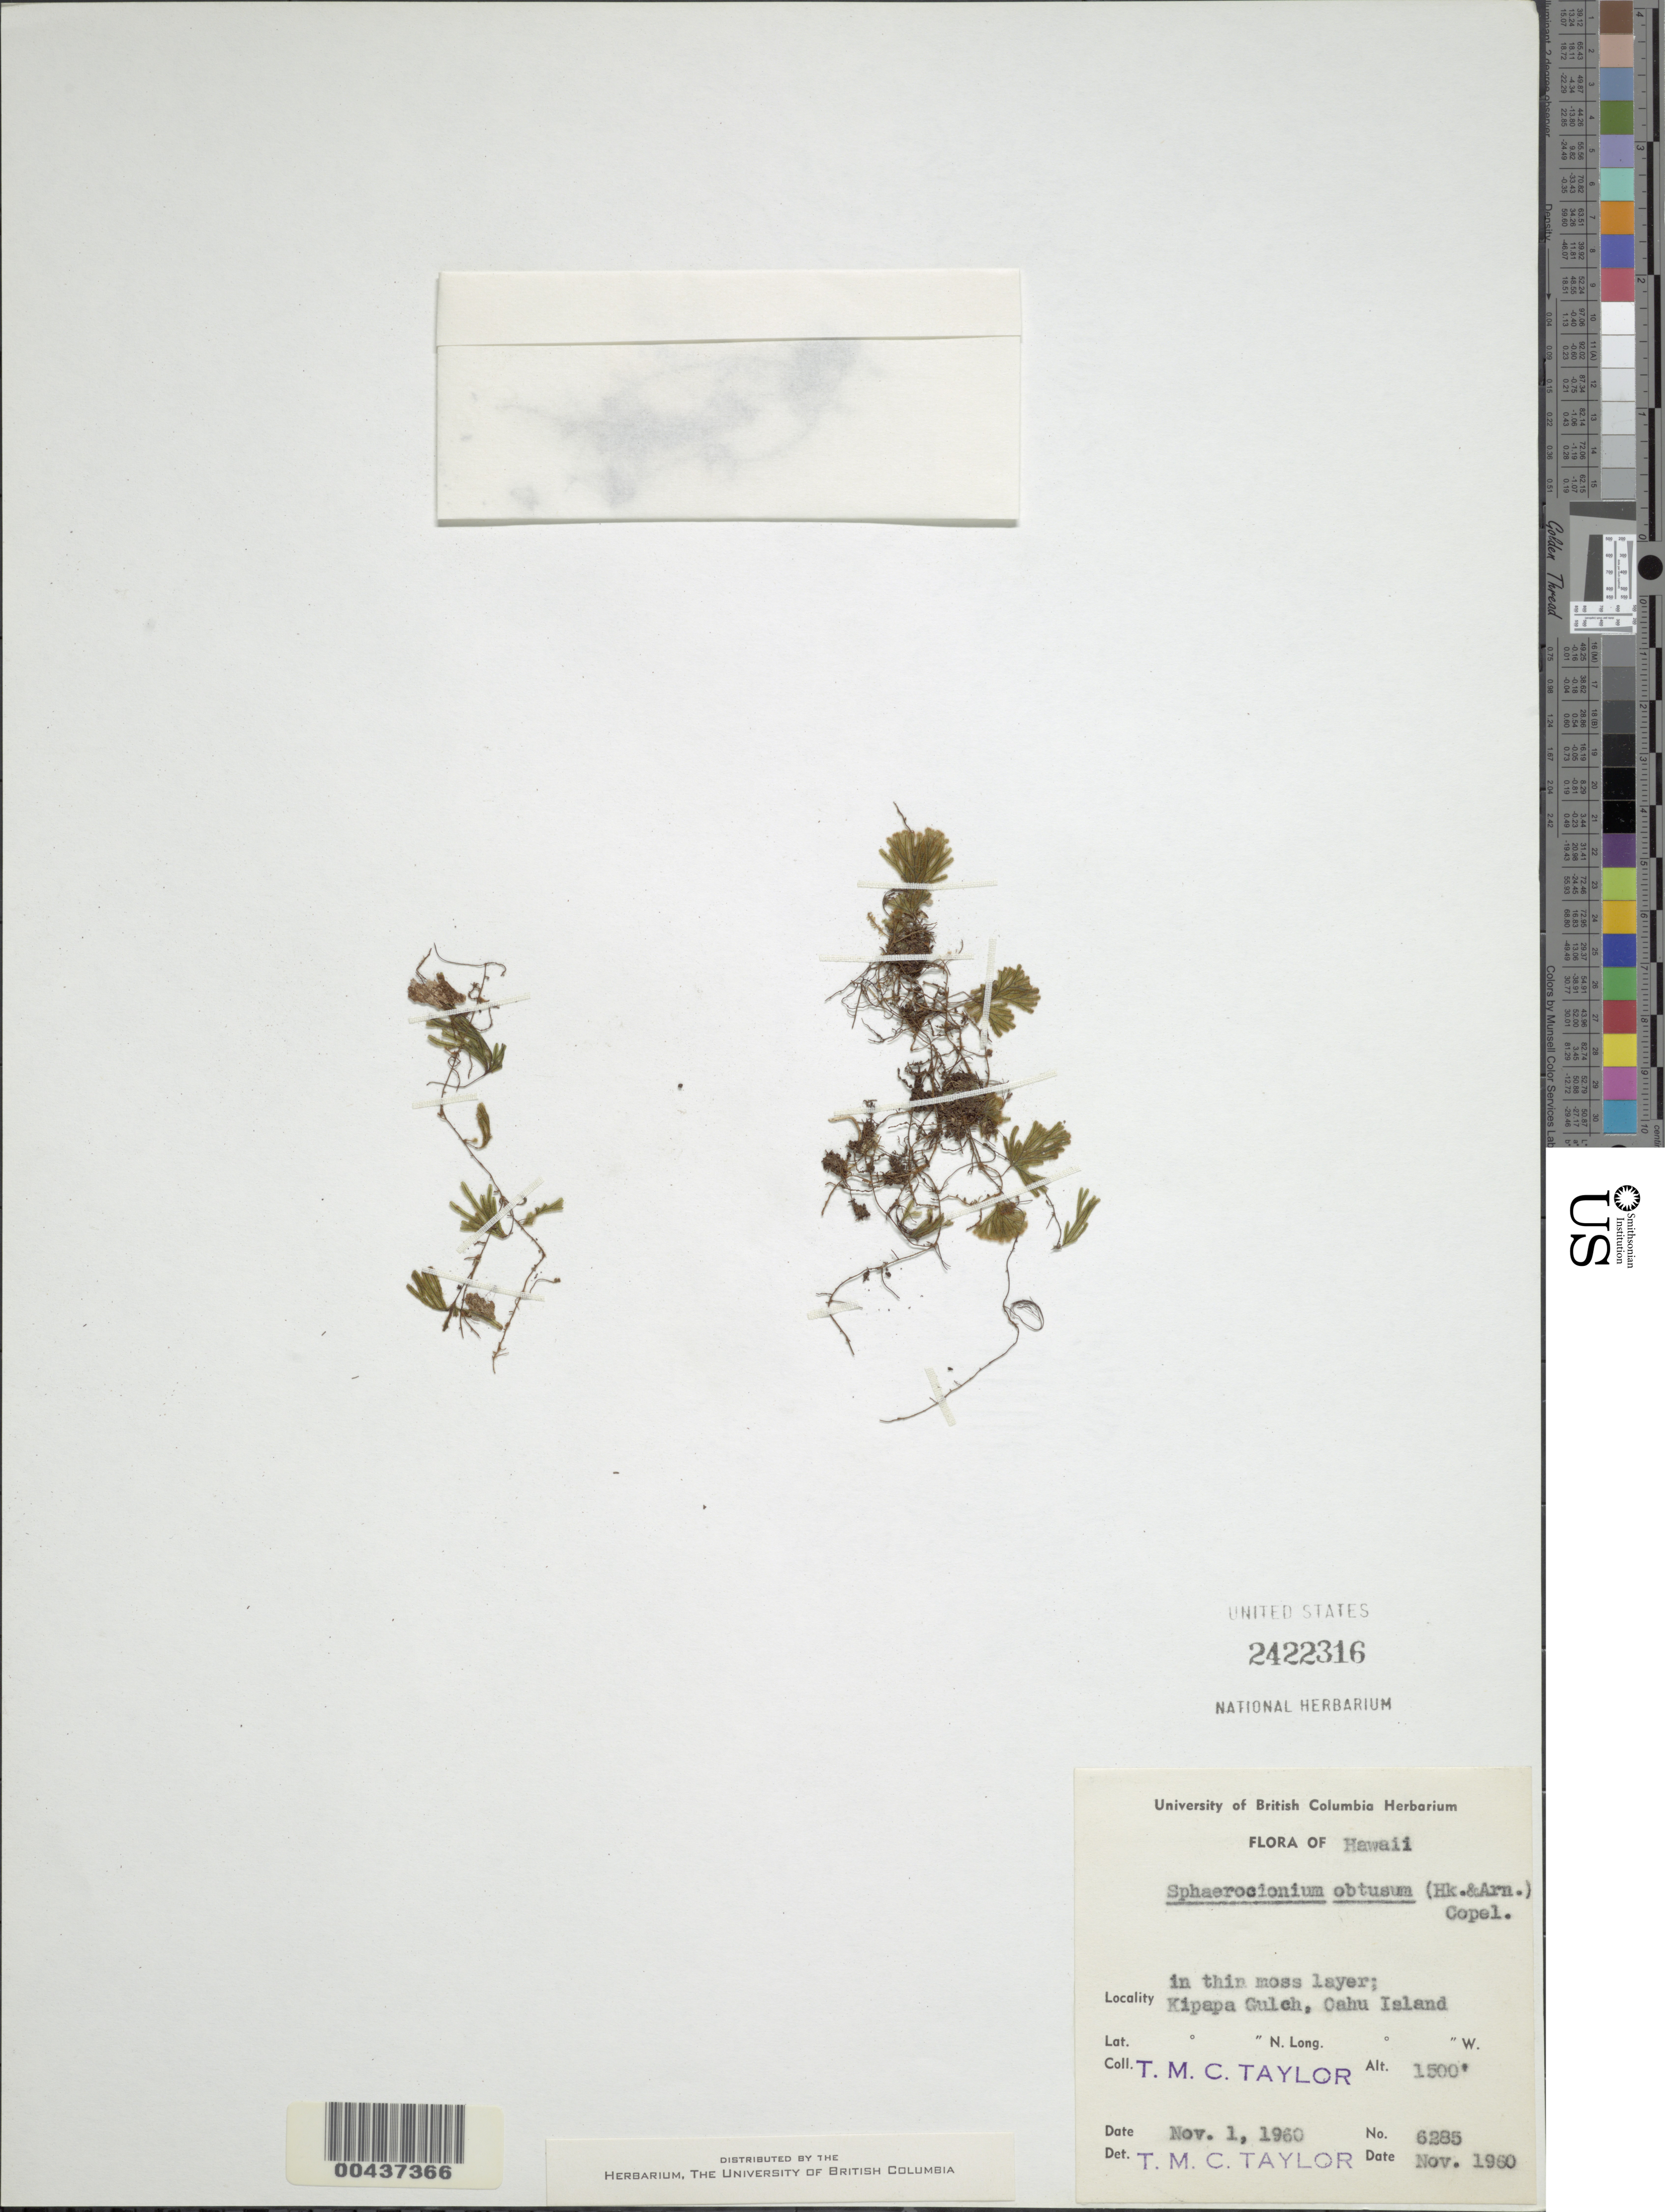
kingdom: Plantae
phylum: Tracheophyta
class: Polypodiopsida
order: Hymenophyllales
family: Hymenophyllaceae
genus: Hymenophyllum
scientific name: Hymenophyllum obtusum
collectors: T. M. C. Taylor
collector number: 6285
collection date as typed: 1 Nov 1960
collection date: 1960-11-01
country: United States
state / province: Hawaii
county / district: Honolulu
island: Oahu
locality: Kipapa Gulch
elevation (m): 457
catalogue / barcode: US 2422316